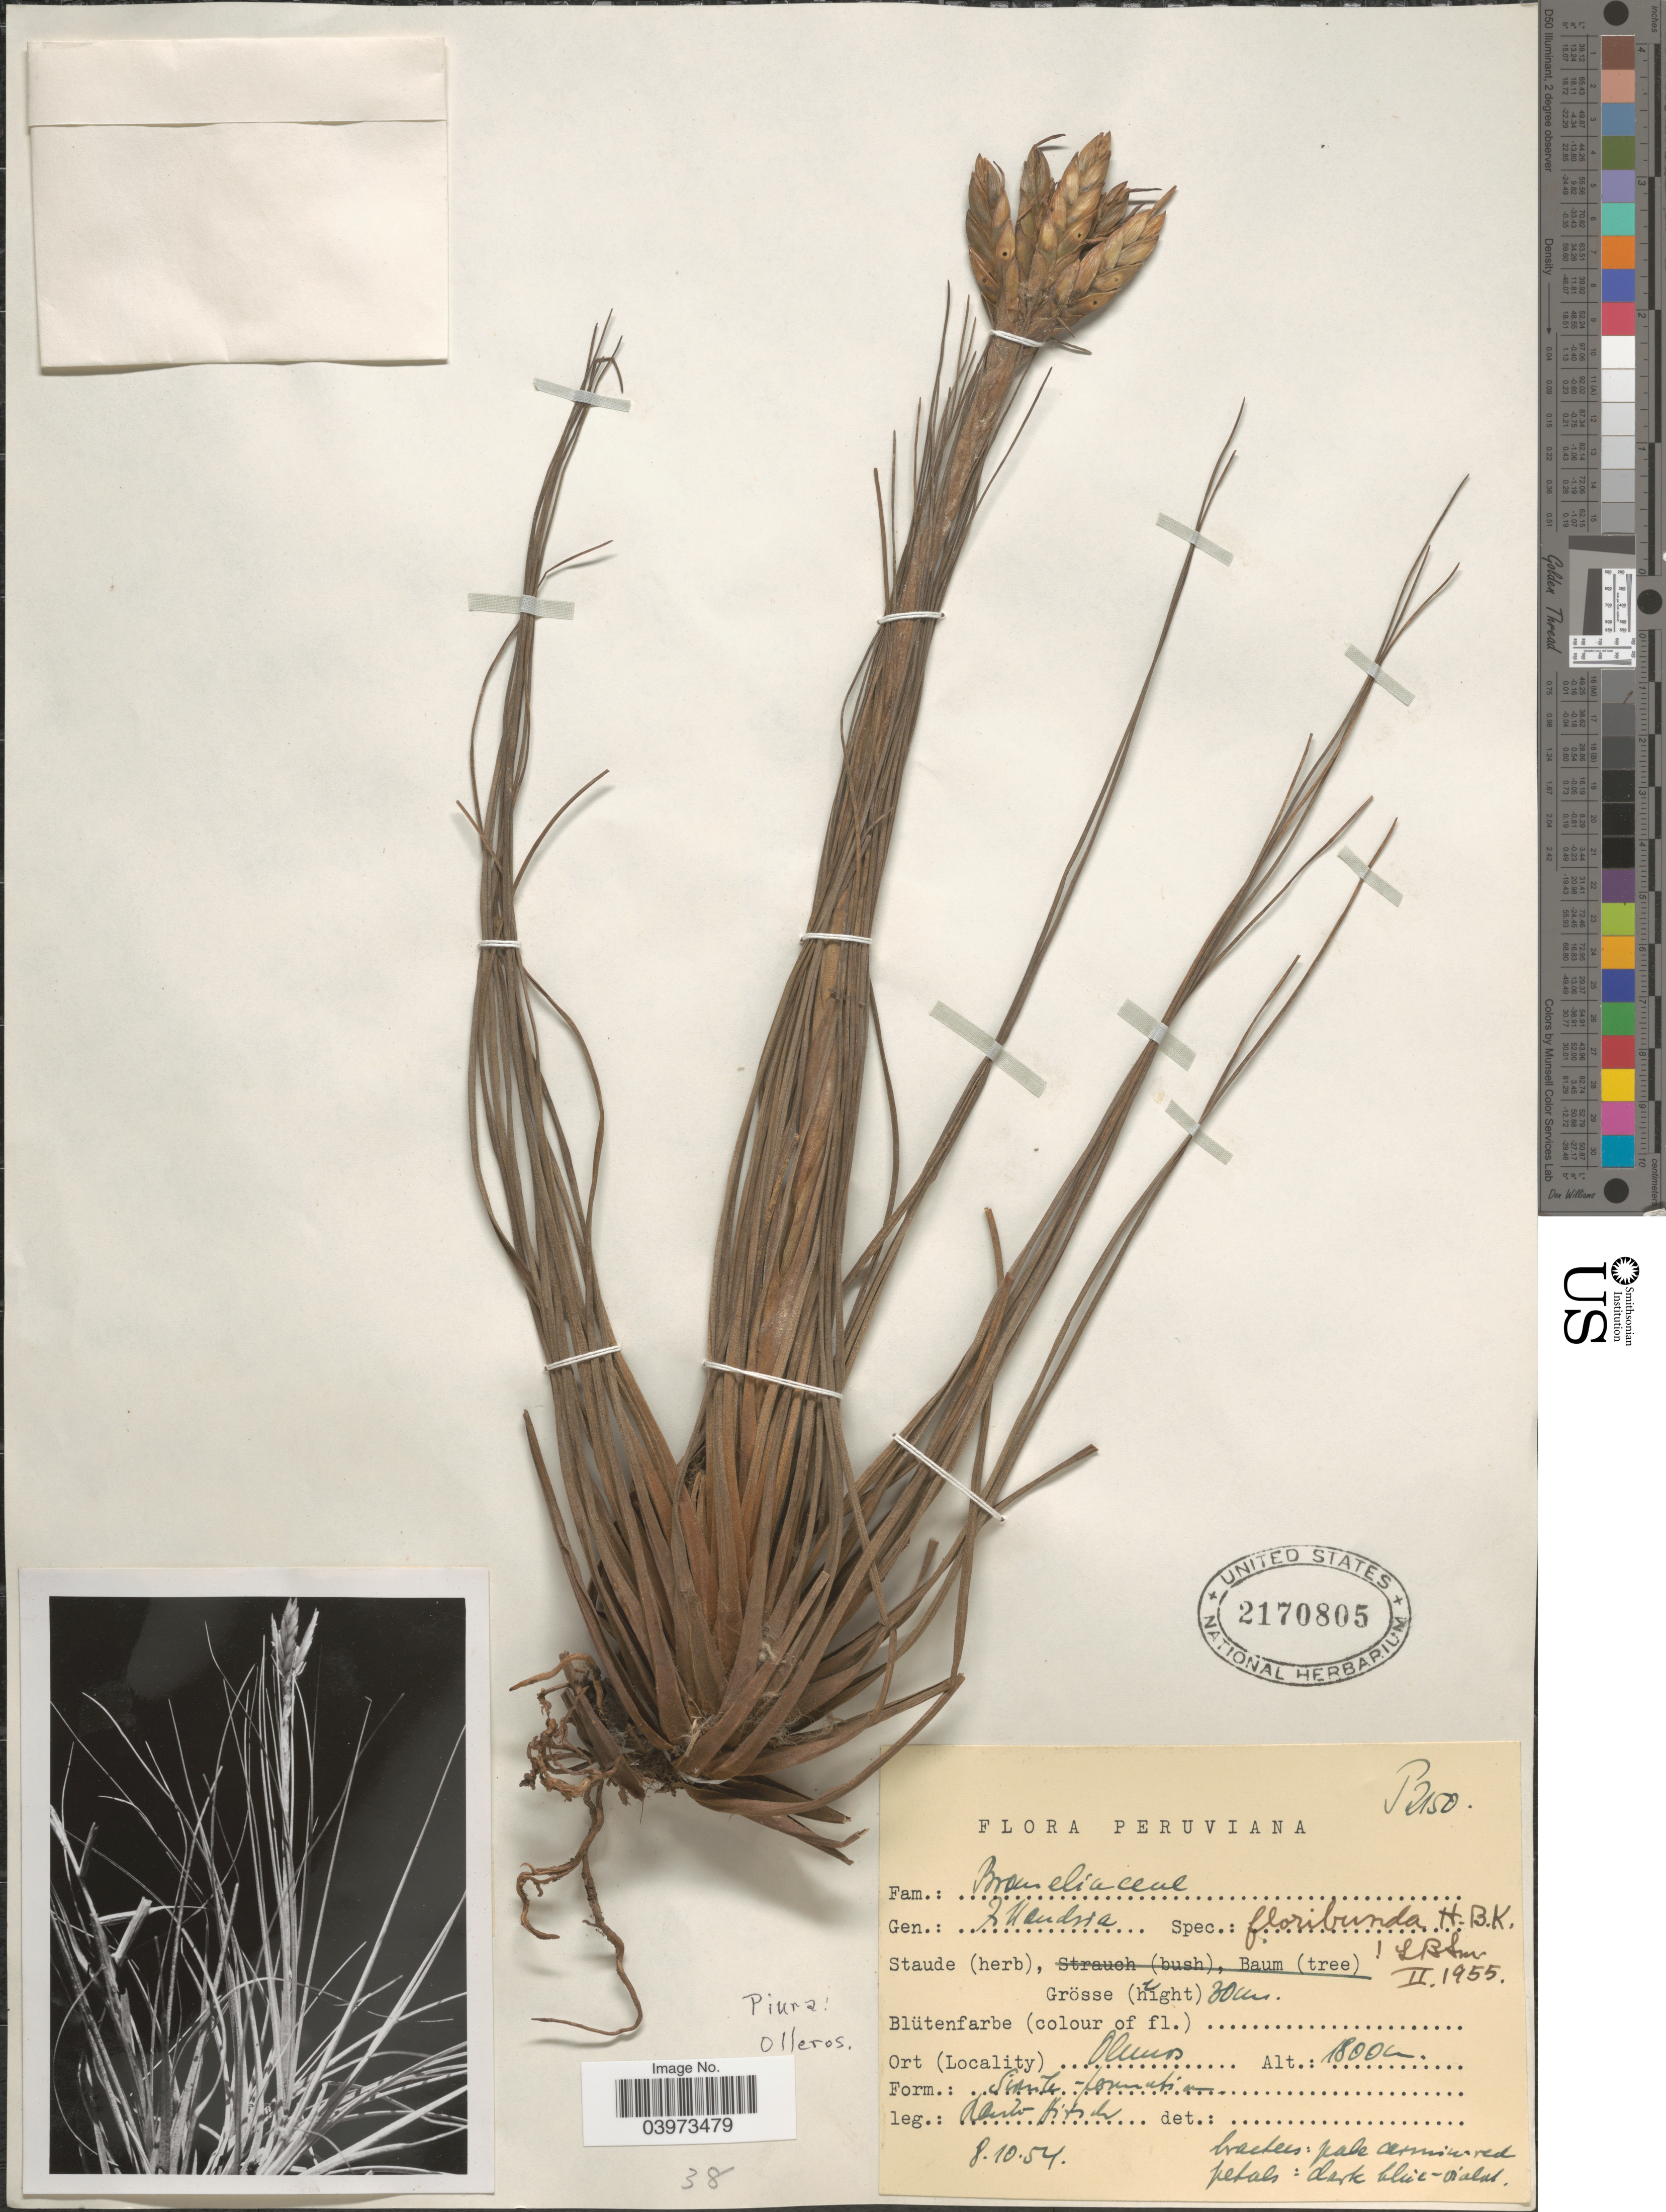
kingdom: Plantae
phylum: Tracheophyta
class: Liliopsida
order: Poales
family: Bromeliaceae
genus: Tillandsia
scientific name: Tillandsia floribunda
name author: Kunth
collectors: -. Rauh & Hirsch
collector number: P2150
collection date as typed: Transcribed d/m/y: 8/10/54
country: Peru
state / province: Piura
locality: Olleros.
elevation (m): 1800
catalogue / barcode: US 2170805